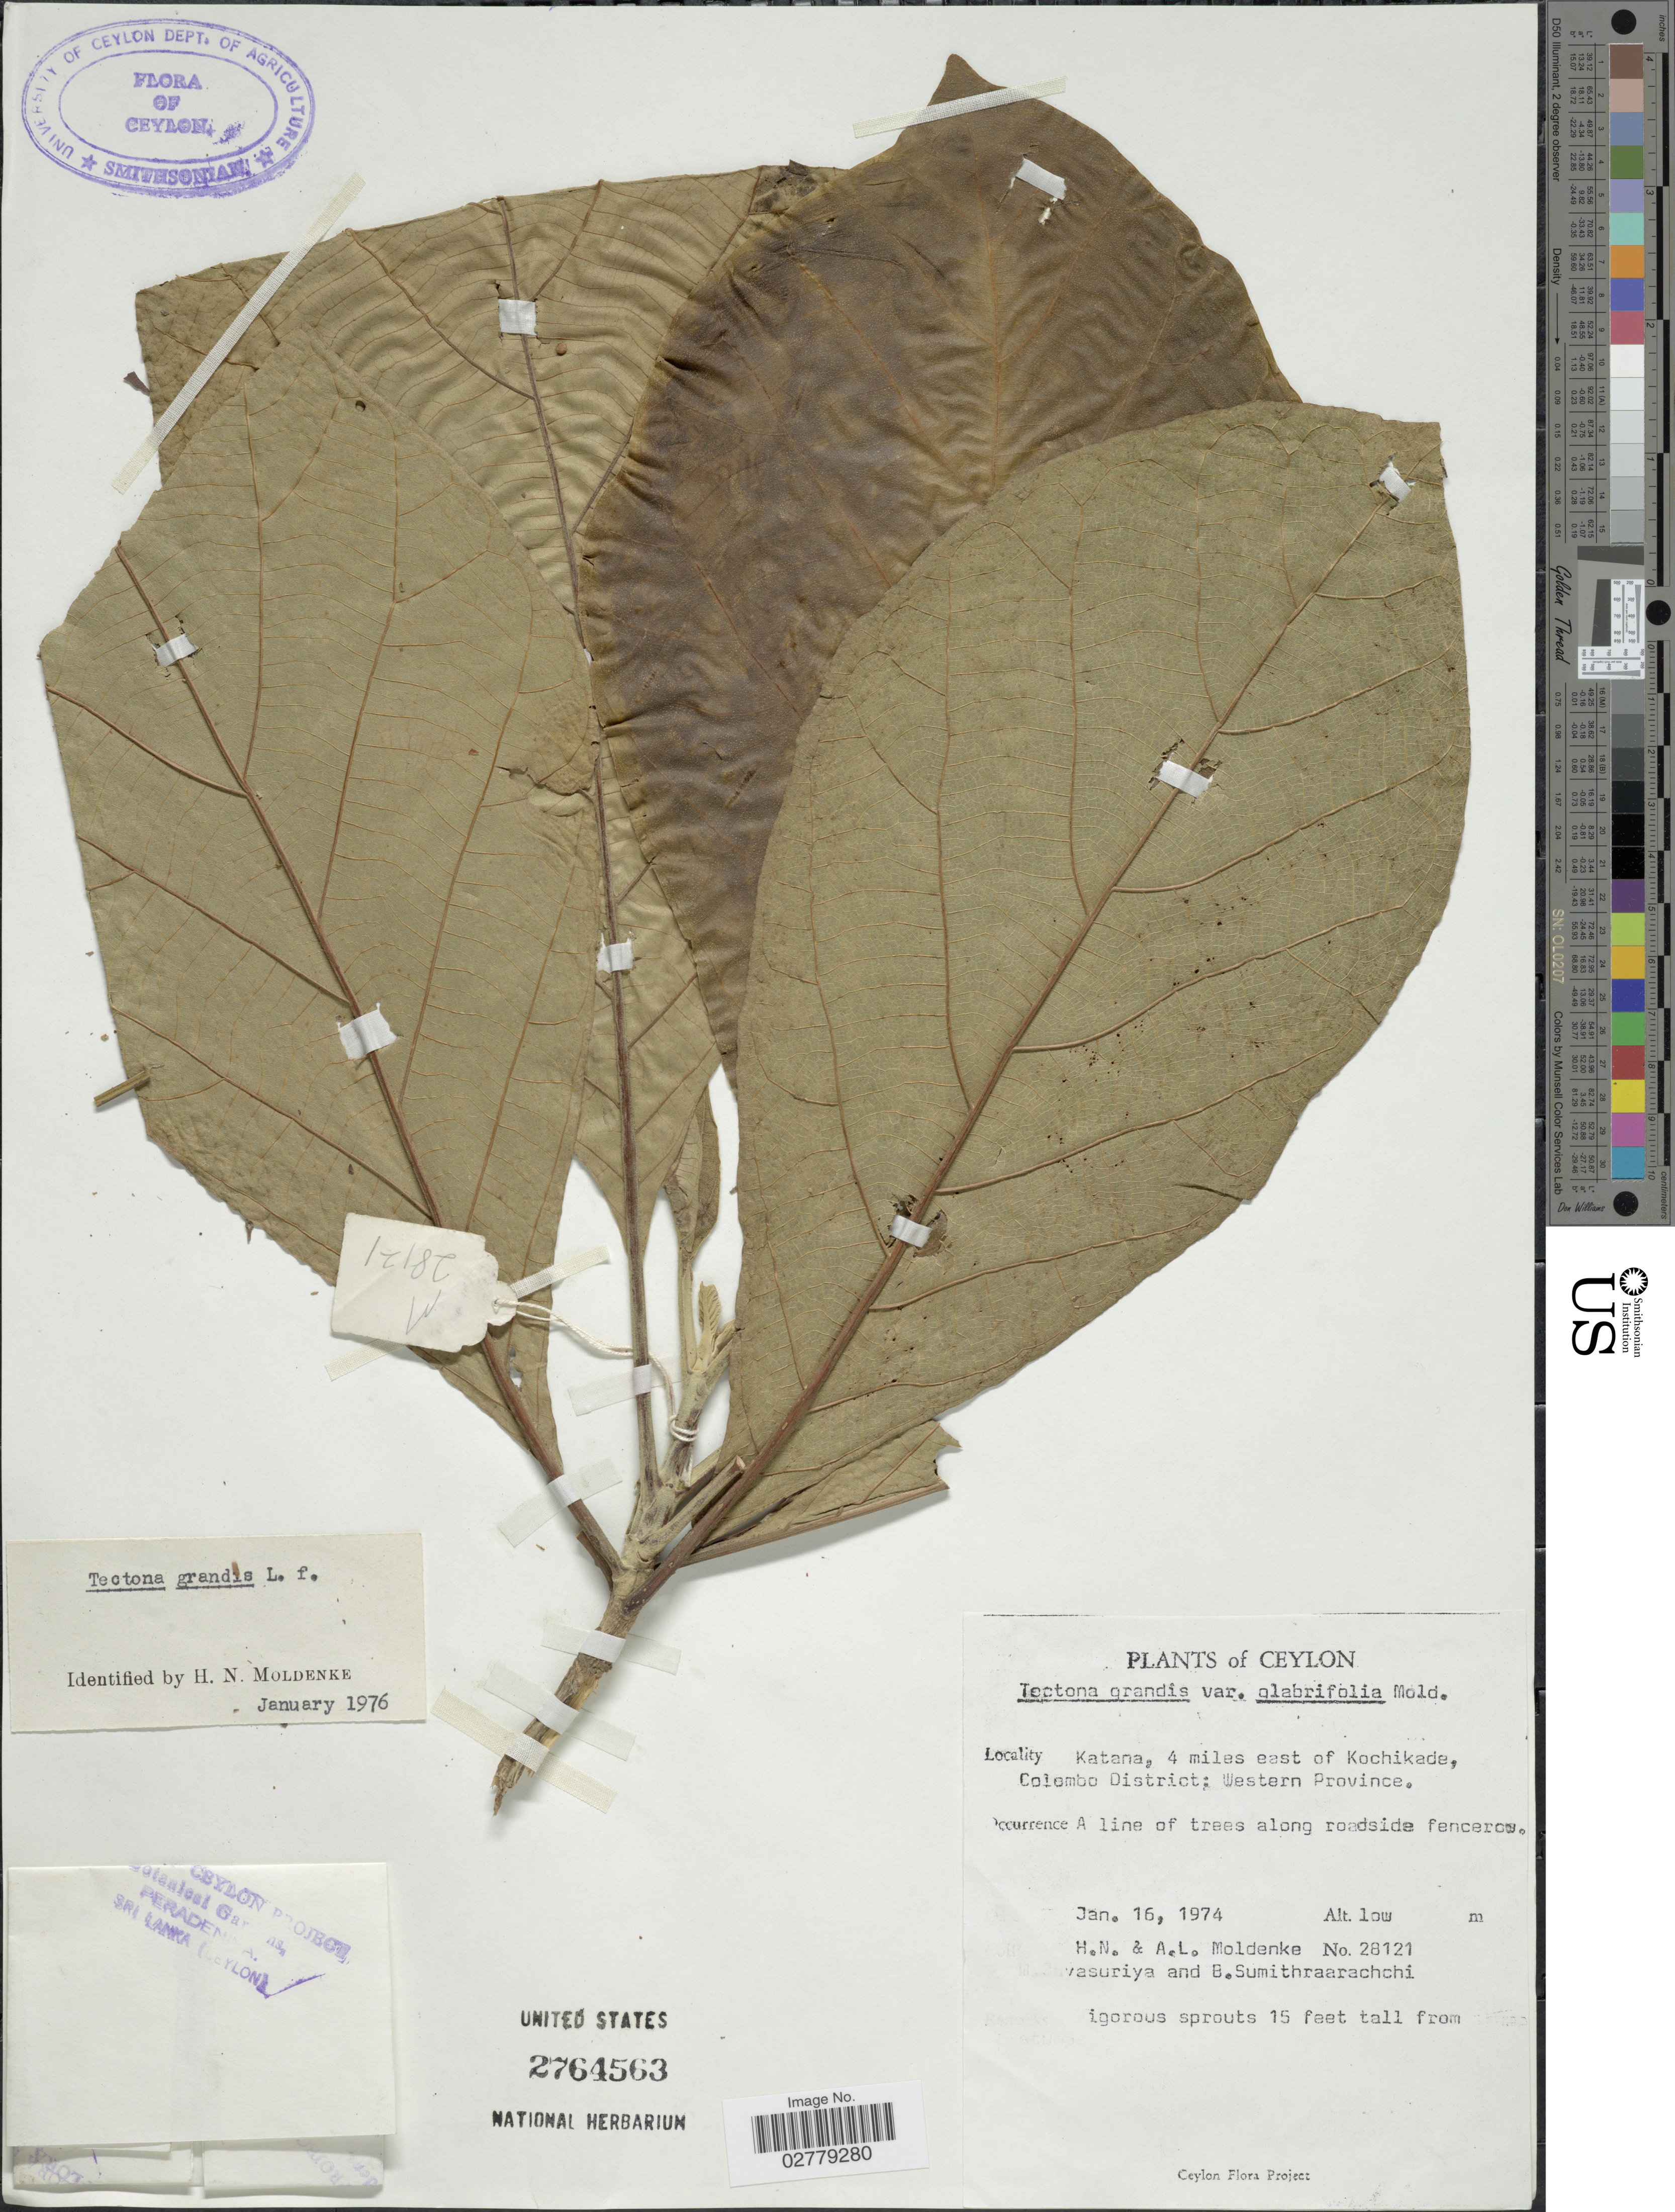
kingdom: Plantae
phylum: Tracheophyta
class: Magnoliopsida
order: Lamiales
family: Lamiaceae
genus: Tectona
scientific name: Tectona grandis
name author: L. f.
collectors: H. N. Moldenke, A. L. Moldenke & B. Sumithraarachchi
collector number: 28121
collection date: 1974-01-16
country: Sri Lanka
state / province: Western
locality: Ceylon. Katana, 4 miles east of Kochikade, Colombo District.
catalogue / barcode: US 2764563